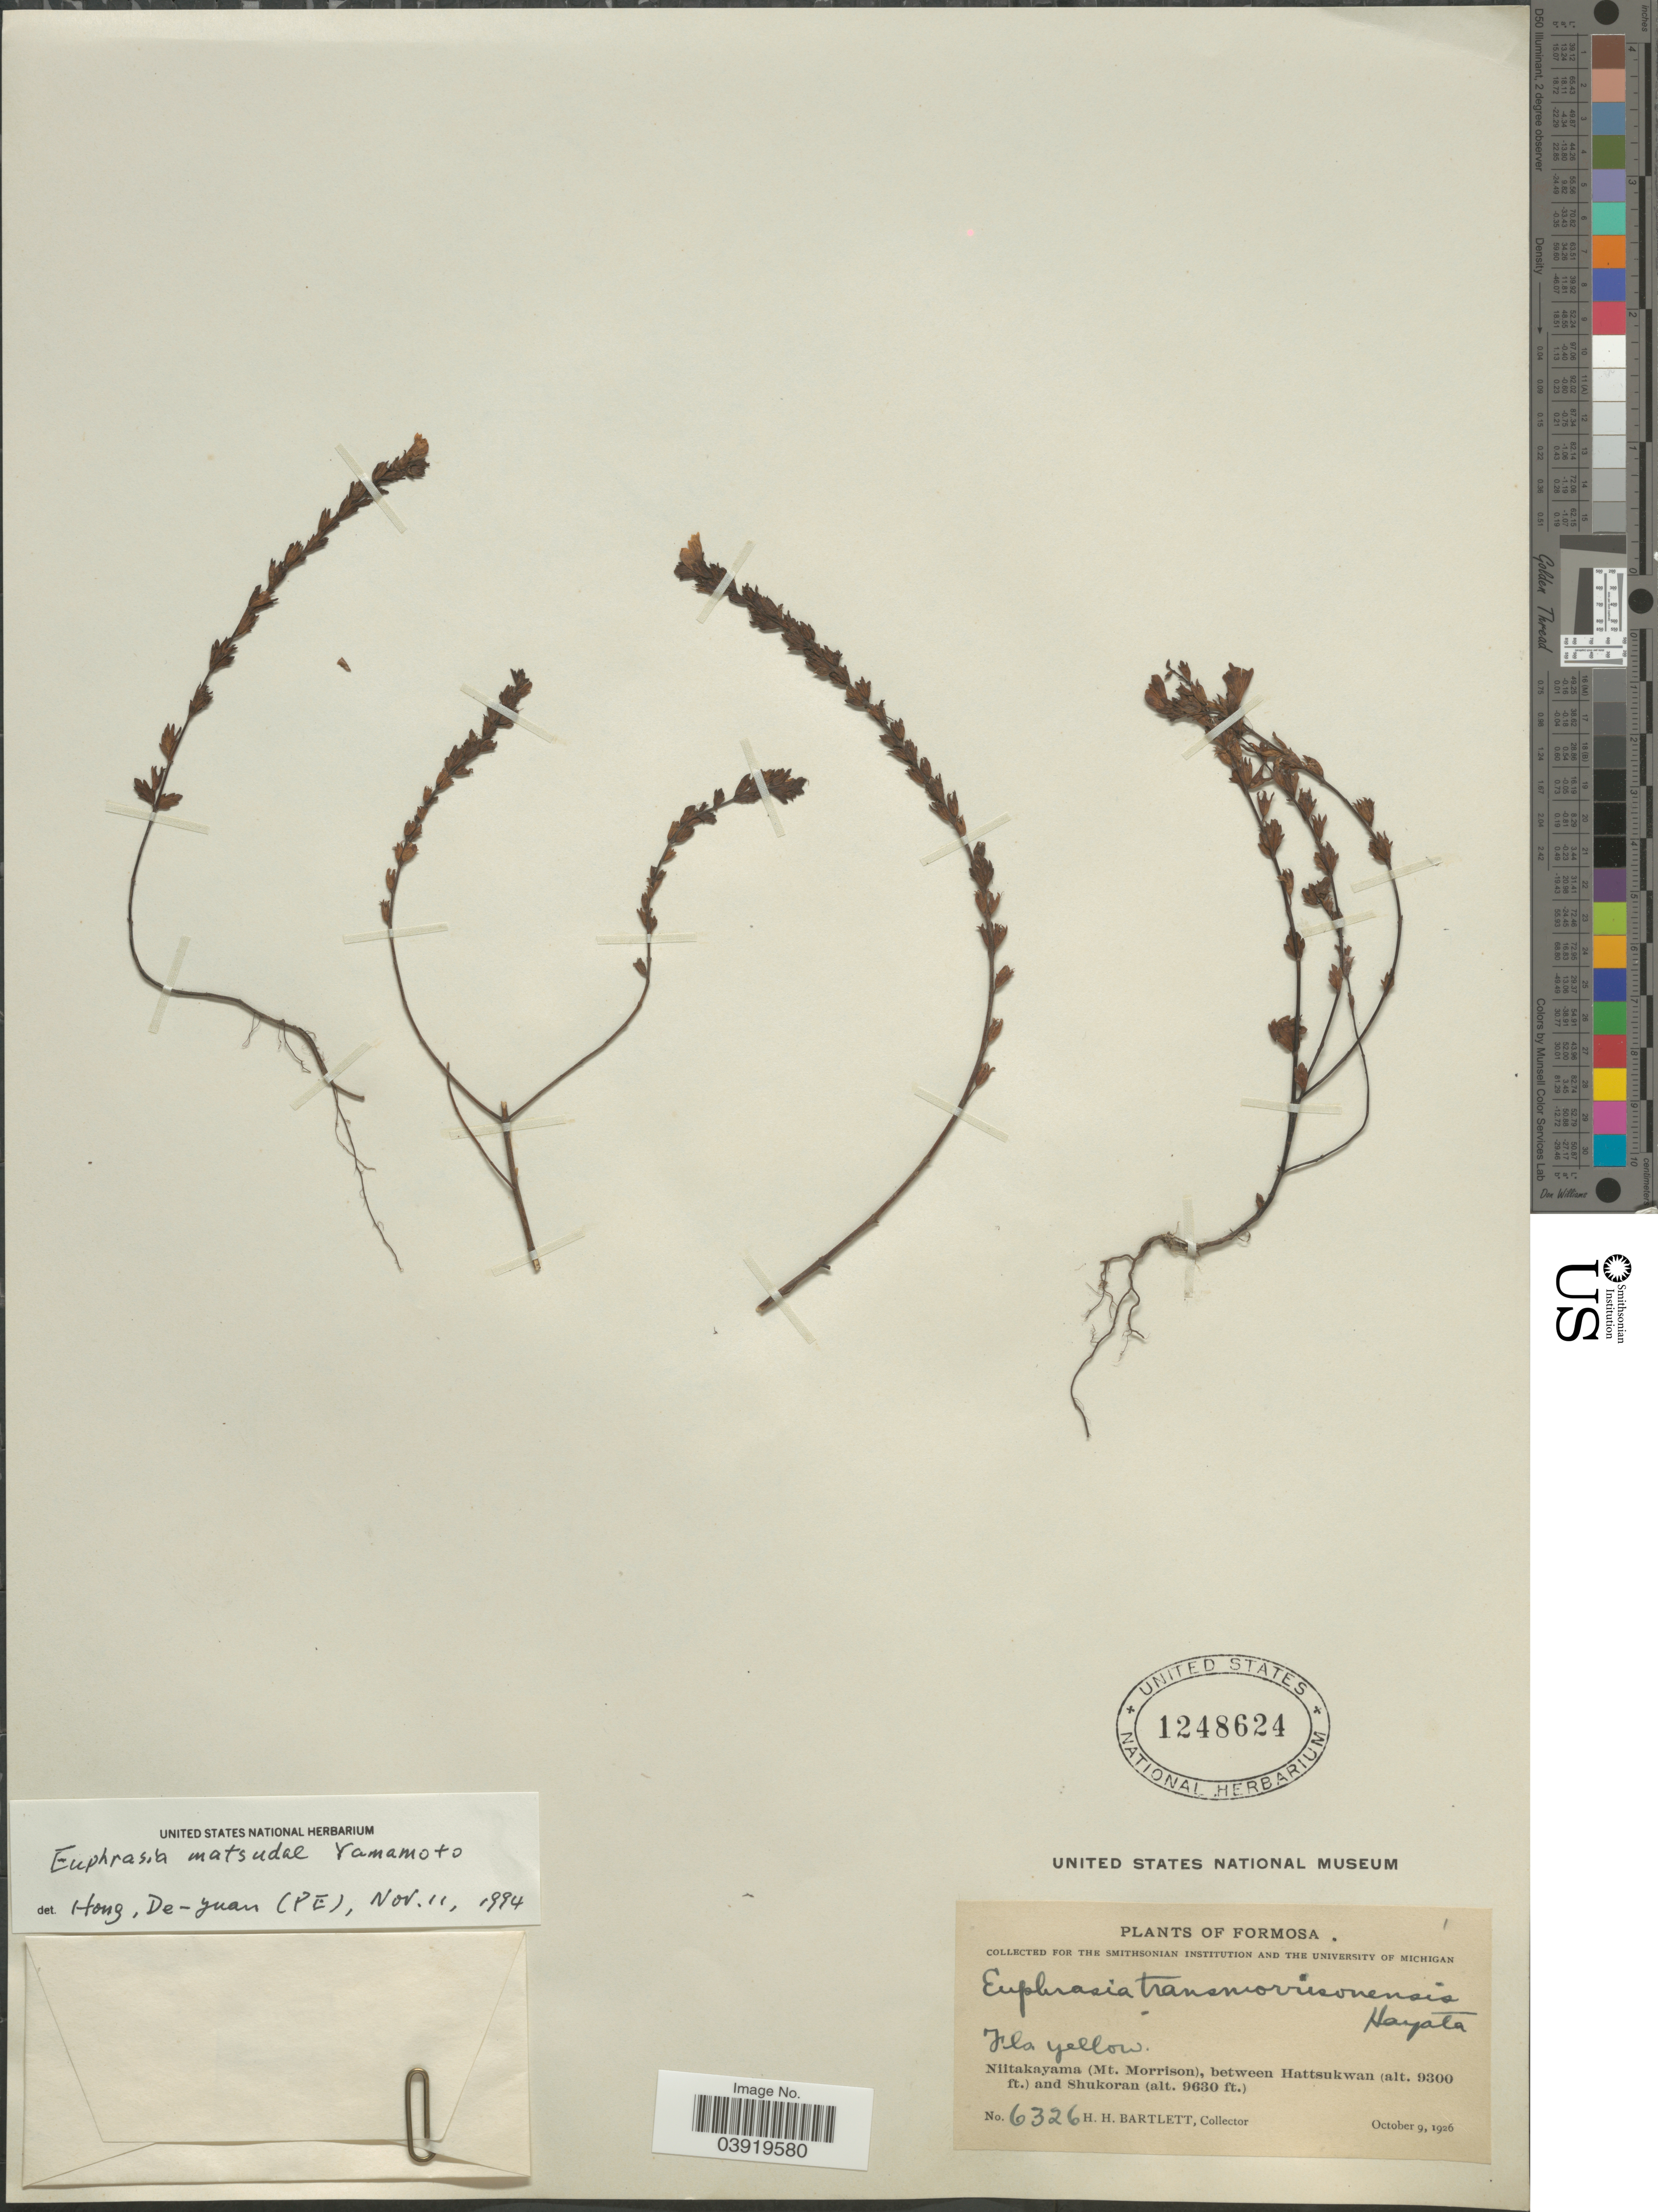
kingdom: Plantae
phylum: Tracheophyta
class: Magnoliopsida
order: Lamiales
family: Orobanchaceae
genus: Euphrasia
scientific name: Euphrasia matsudae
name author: Yamam.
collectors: H. H. Bartlett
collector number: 6326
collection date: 1926-10-09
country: Taiwan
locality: Formosa. Niitakayama (Mt. Morrison), between Hattsukwan and Shukoran.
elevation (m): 2835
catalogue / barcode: US 1248624